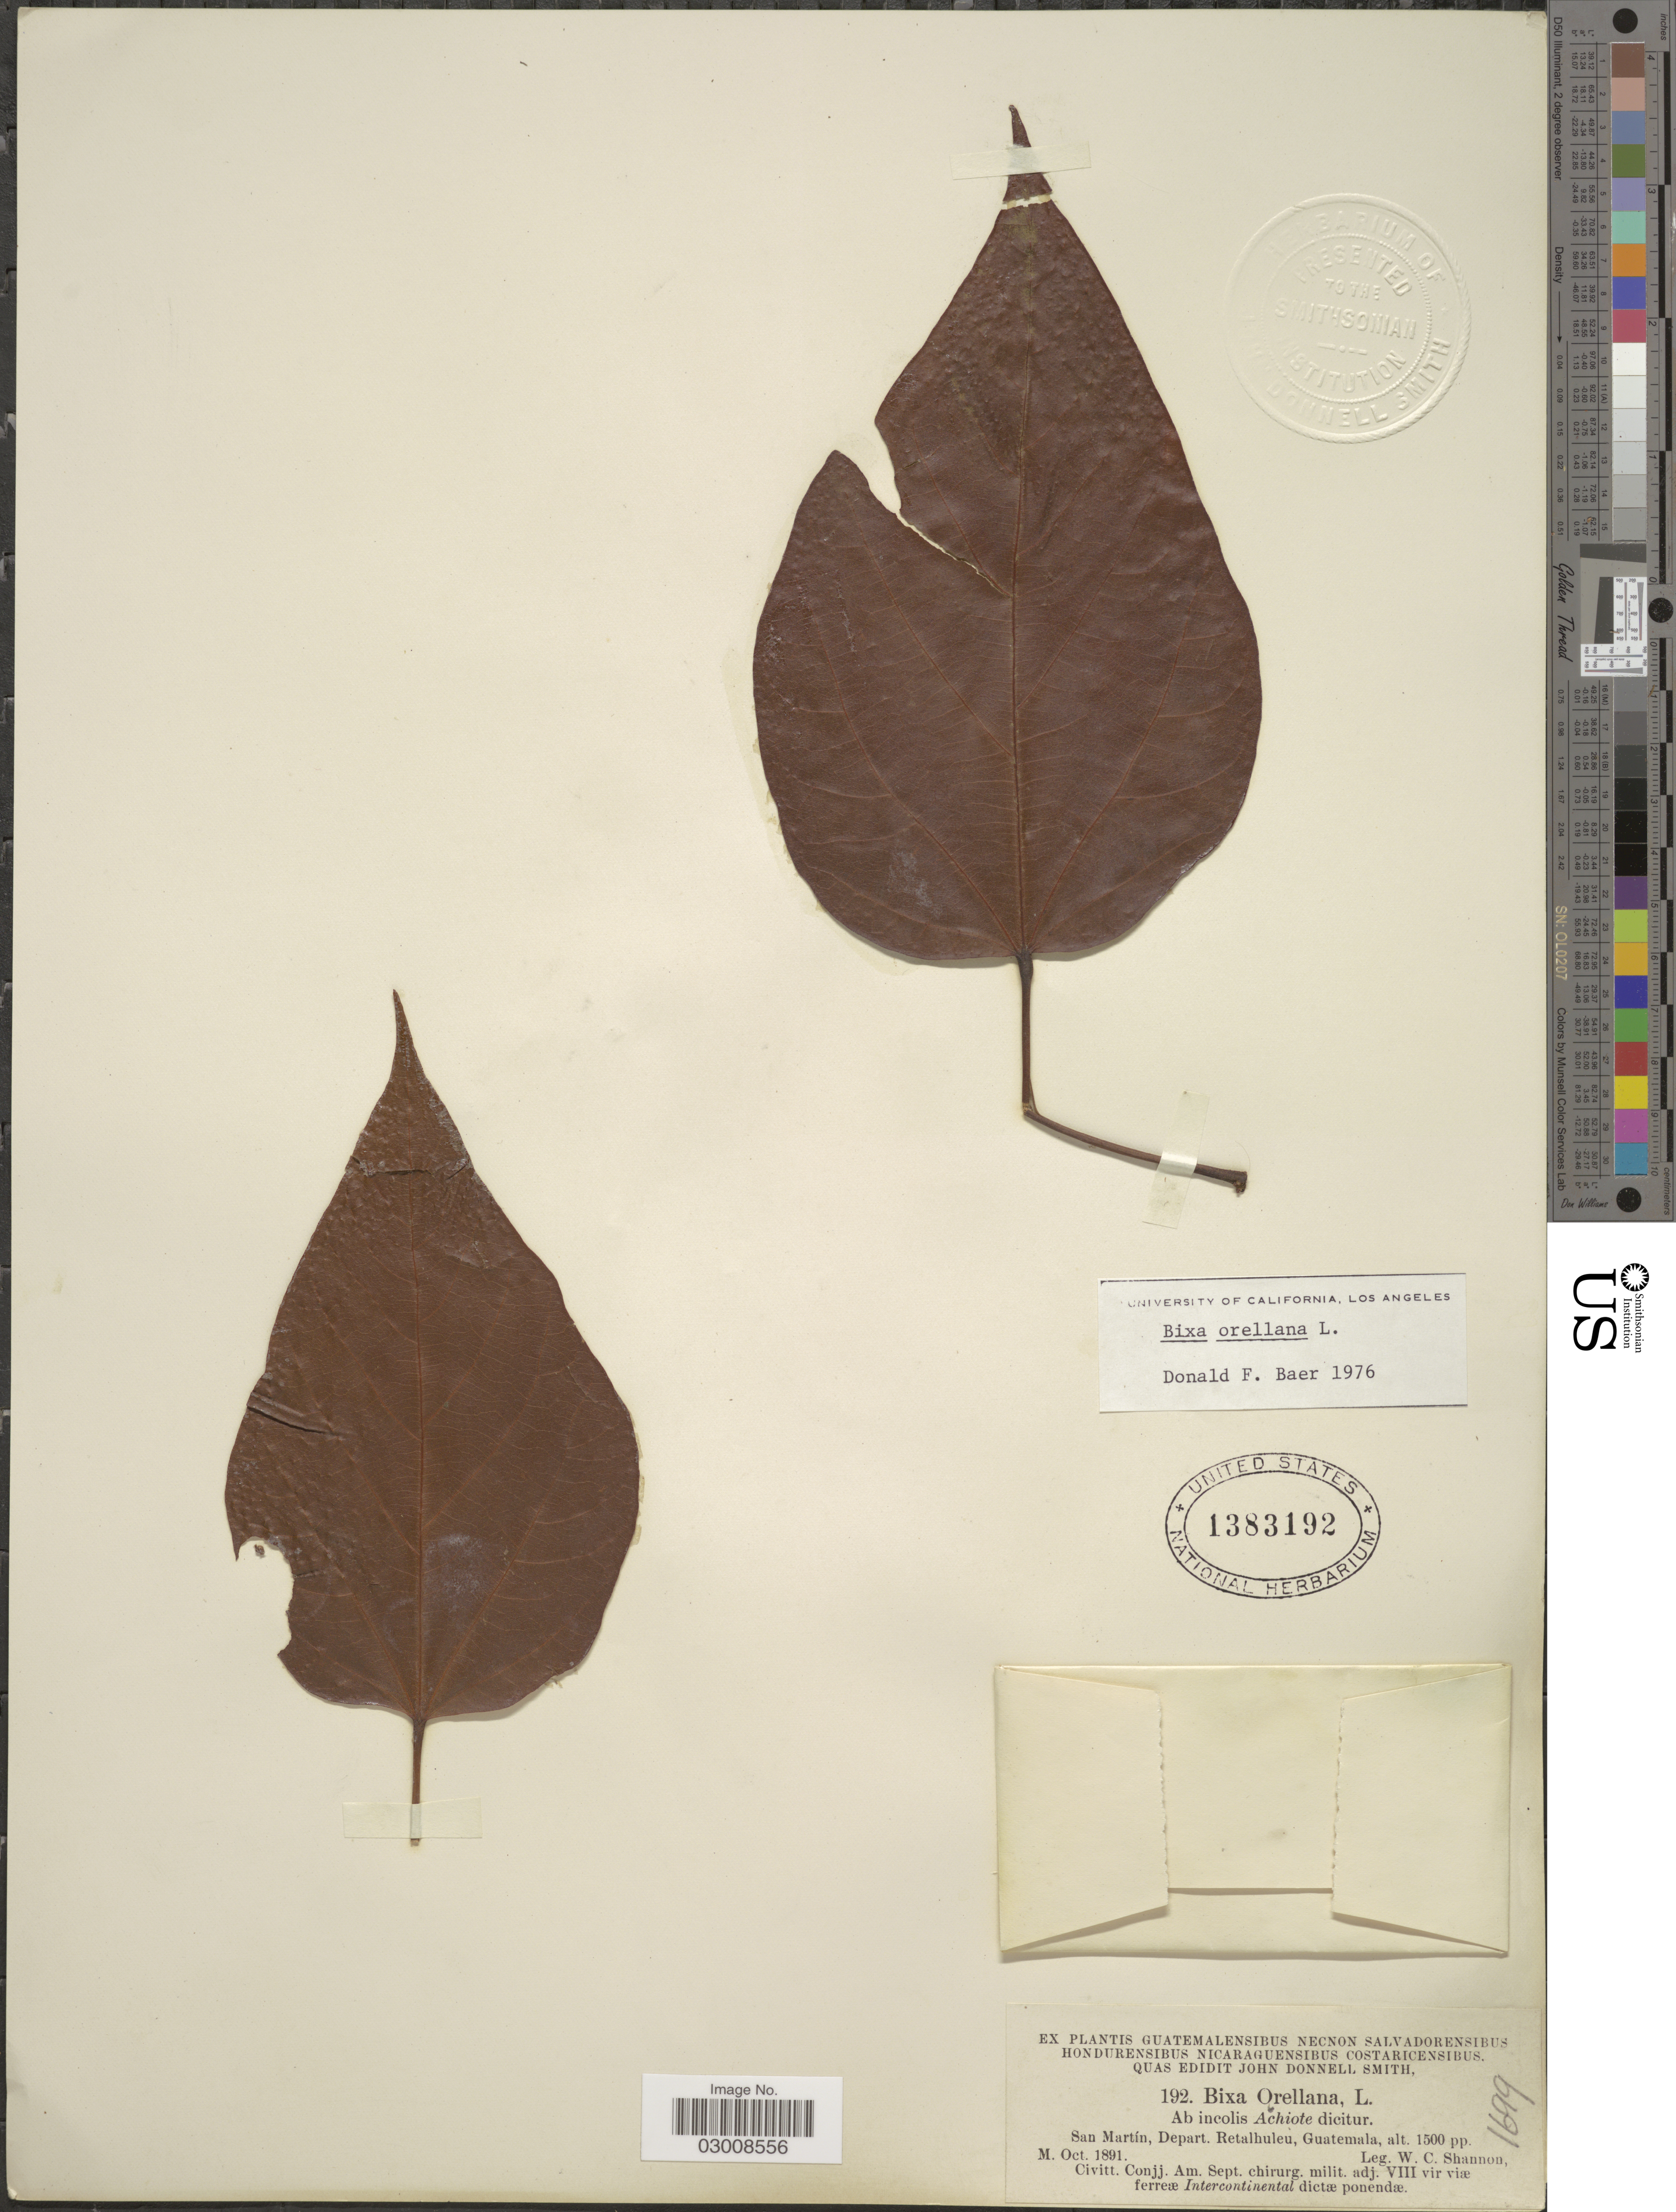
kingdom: Plantae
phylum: Tracheophyta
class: Magnoliopsida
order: Malvales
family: Bixaceae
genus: Bixa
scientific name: Bixa orellana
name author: L.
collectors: W. C. Shannon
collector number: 192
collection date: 1891-10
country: Guatemala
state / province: Retalhuleu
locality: San Martín, Depart, Retalhuleu.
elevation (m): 457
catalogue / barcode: US 1383192